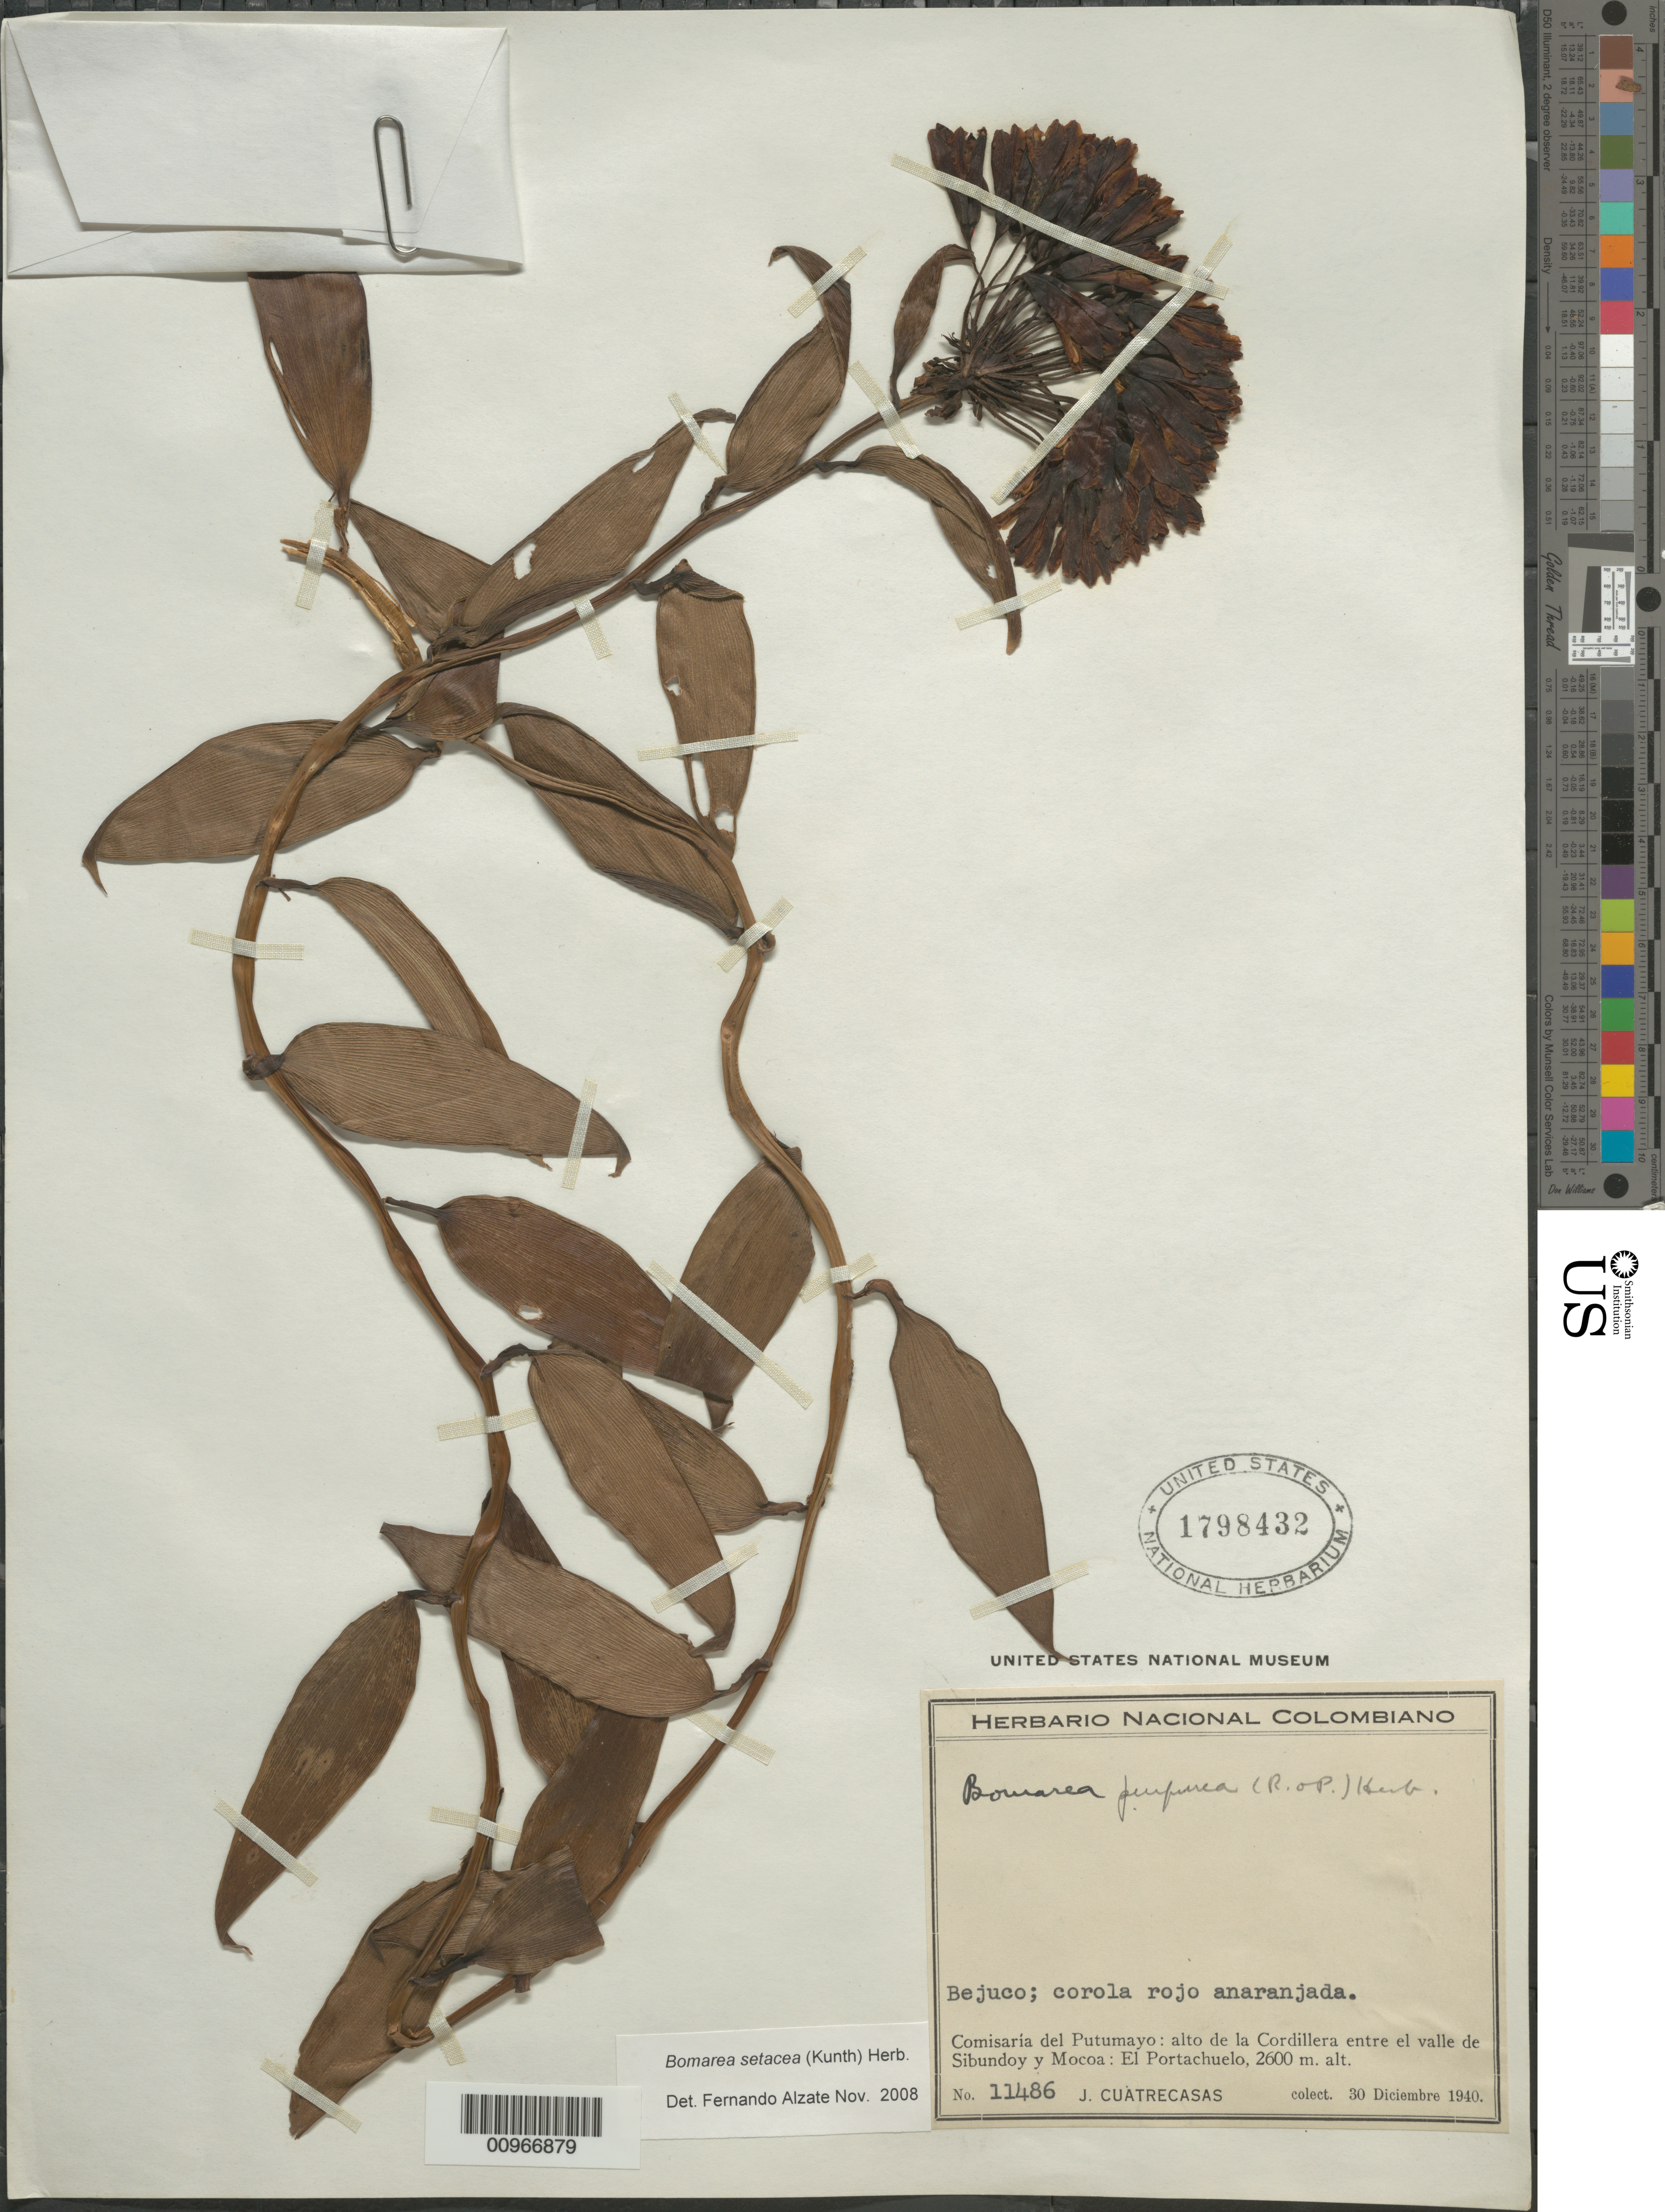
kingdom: Plantae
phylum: Tracheophyta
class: Liliopsida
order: Liliales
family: Alstroemeriaceae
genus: Bomarea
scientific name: Bomarea setacea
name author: (Ruiz & Pav.) Herb.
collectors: J. Cuatrecasas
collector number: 11486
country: Colombia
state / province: Putumayo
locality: Between El Valle de Sibundoy and Mocoa, El Portachuelo.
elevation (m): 2600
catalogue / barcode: US 1798432